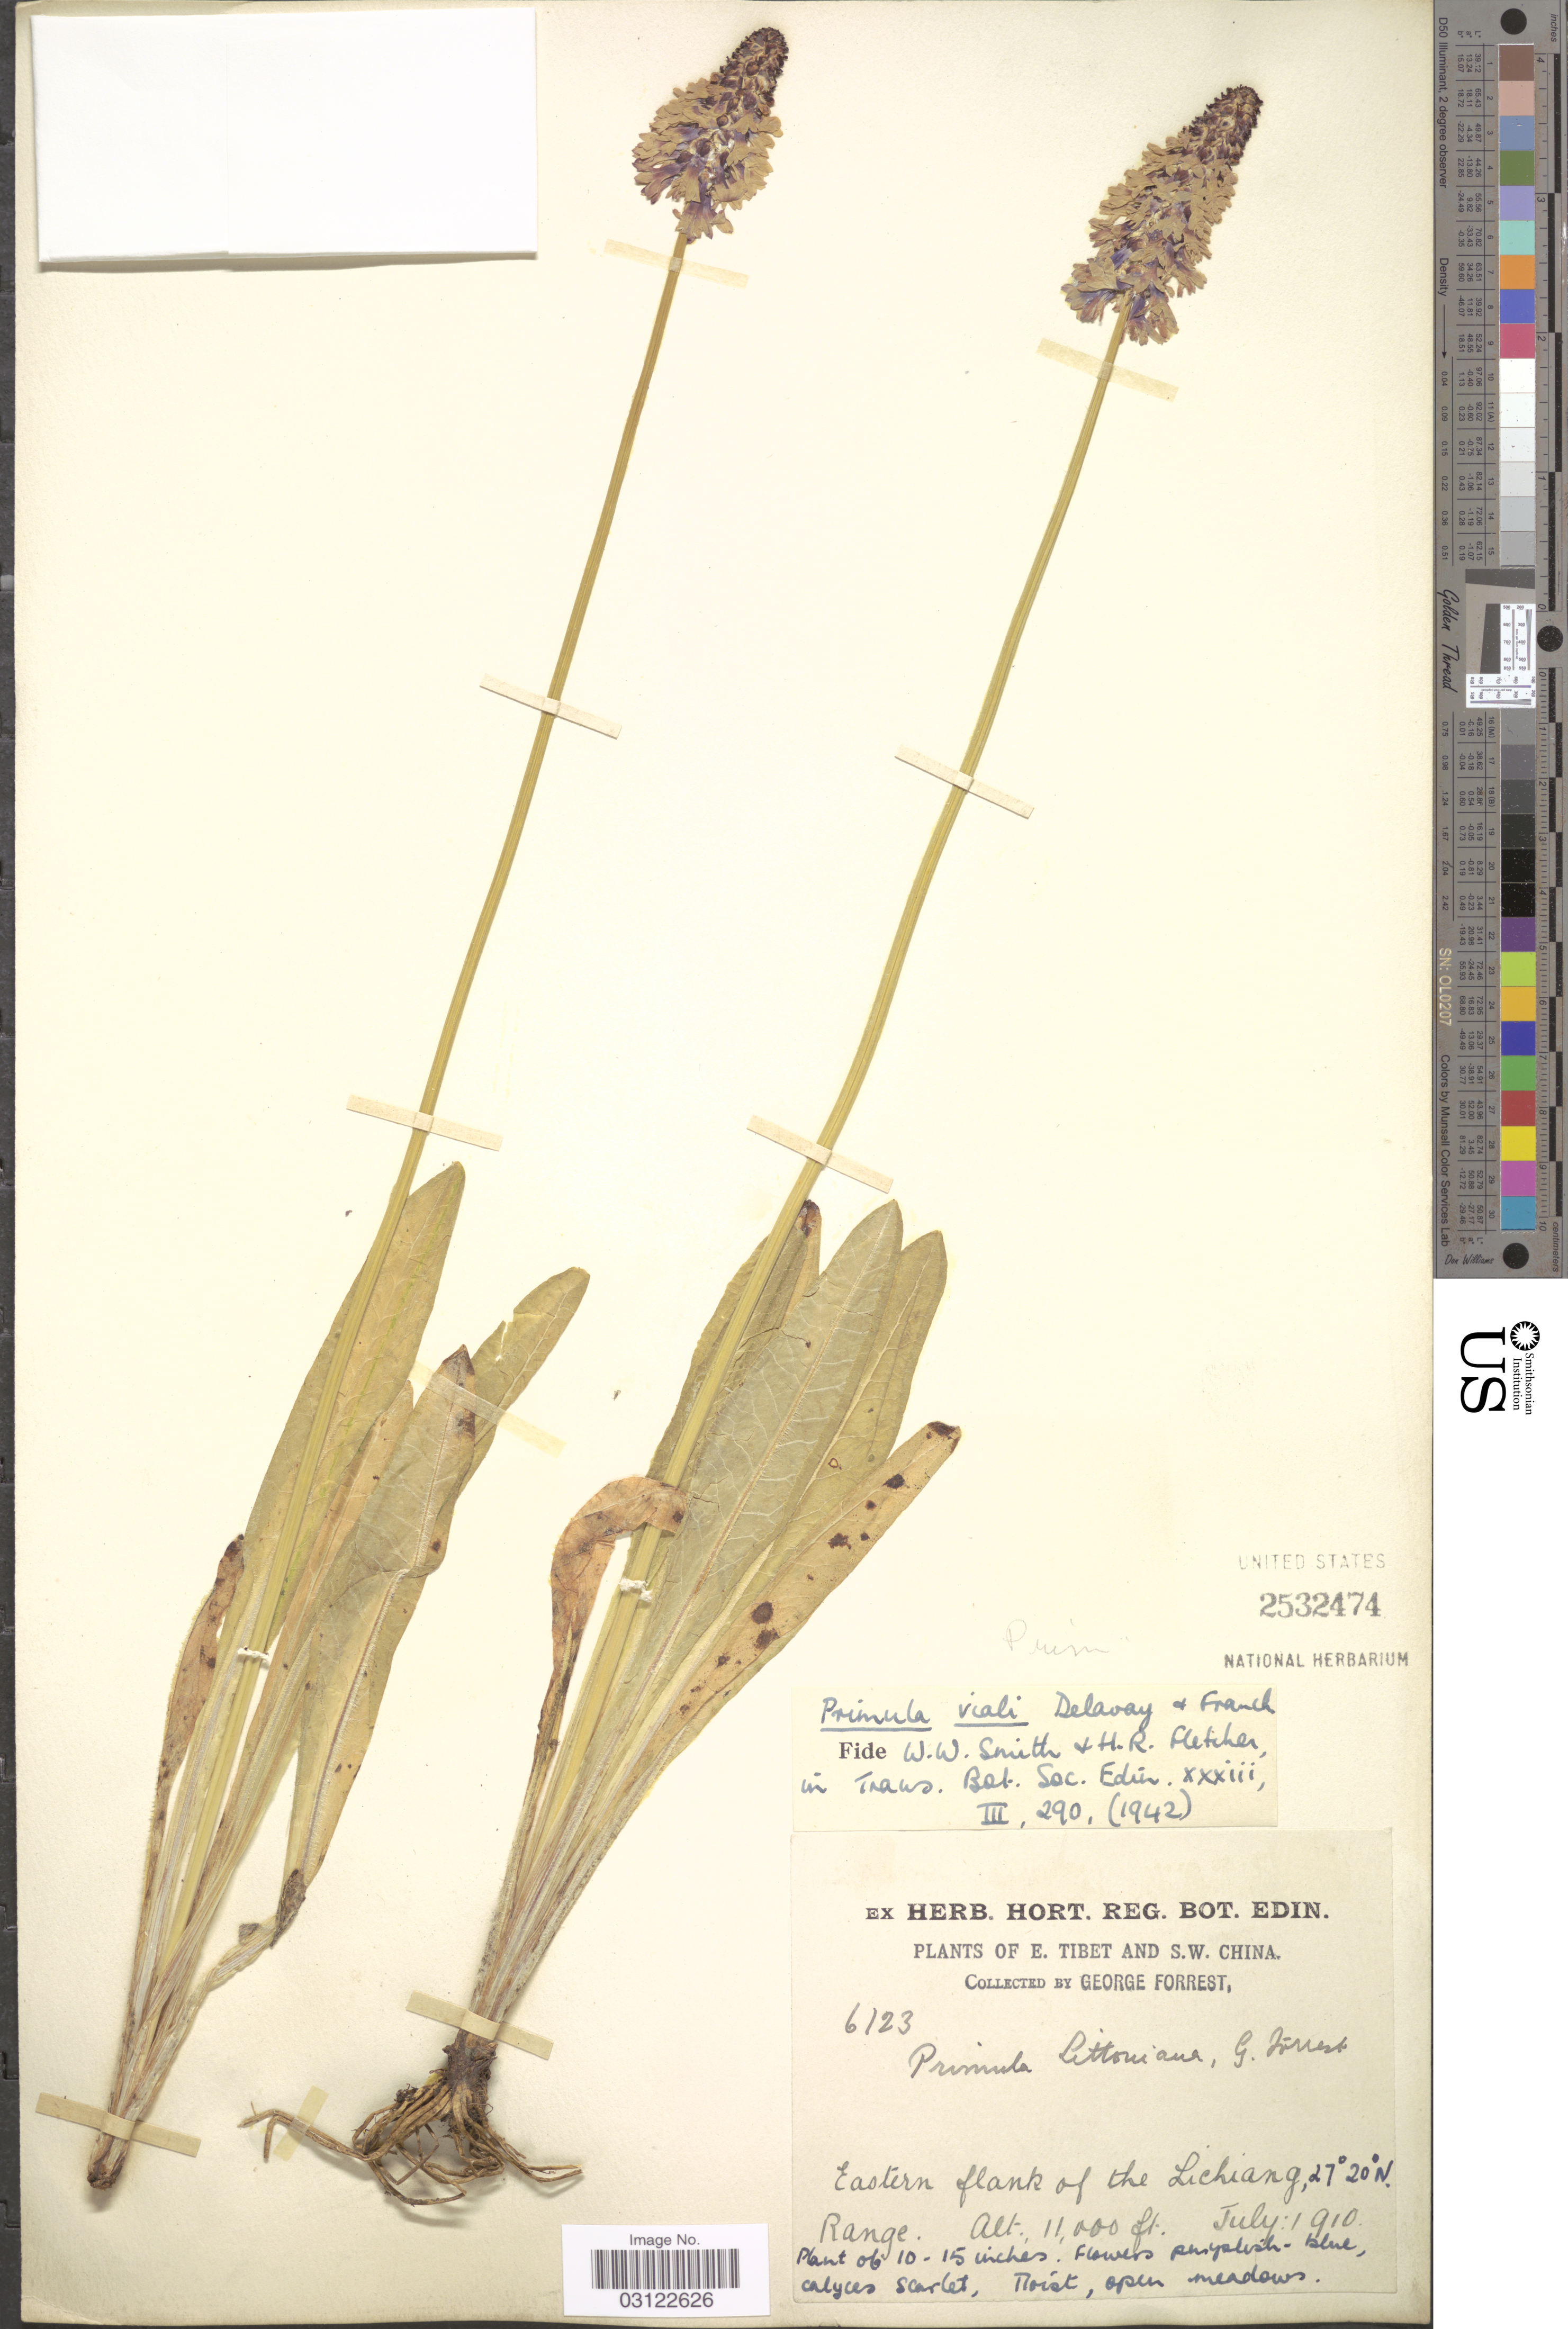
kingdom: Plantae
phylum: Tracheophyta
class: Magnoliopsida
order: Ericales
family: Primulaceae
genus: Primula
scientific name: Primula vialii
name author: Delavay ex Franch.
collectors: G. Forrest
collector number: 6123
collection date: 1910-07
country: China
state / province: Xizang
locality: E. Tibet and S.W. China. Eastern flank of the Lichiang Range.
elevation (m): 3353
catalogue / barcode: US 2532474